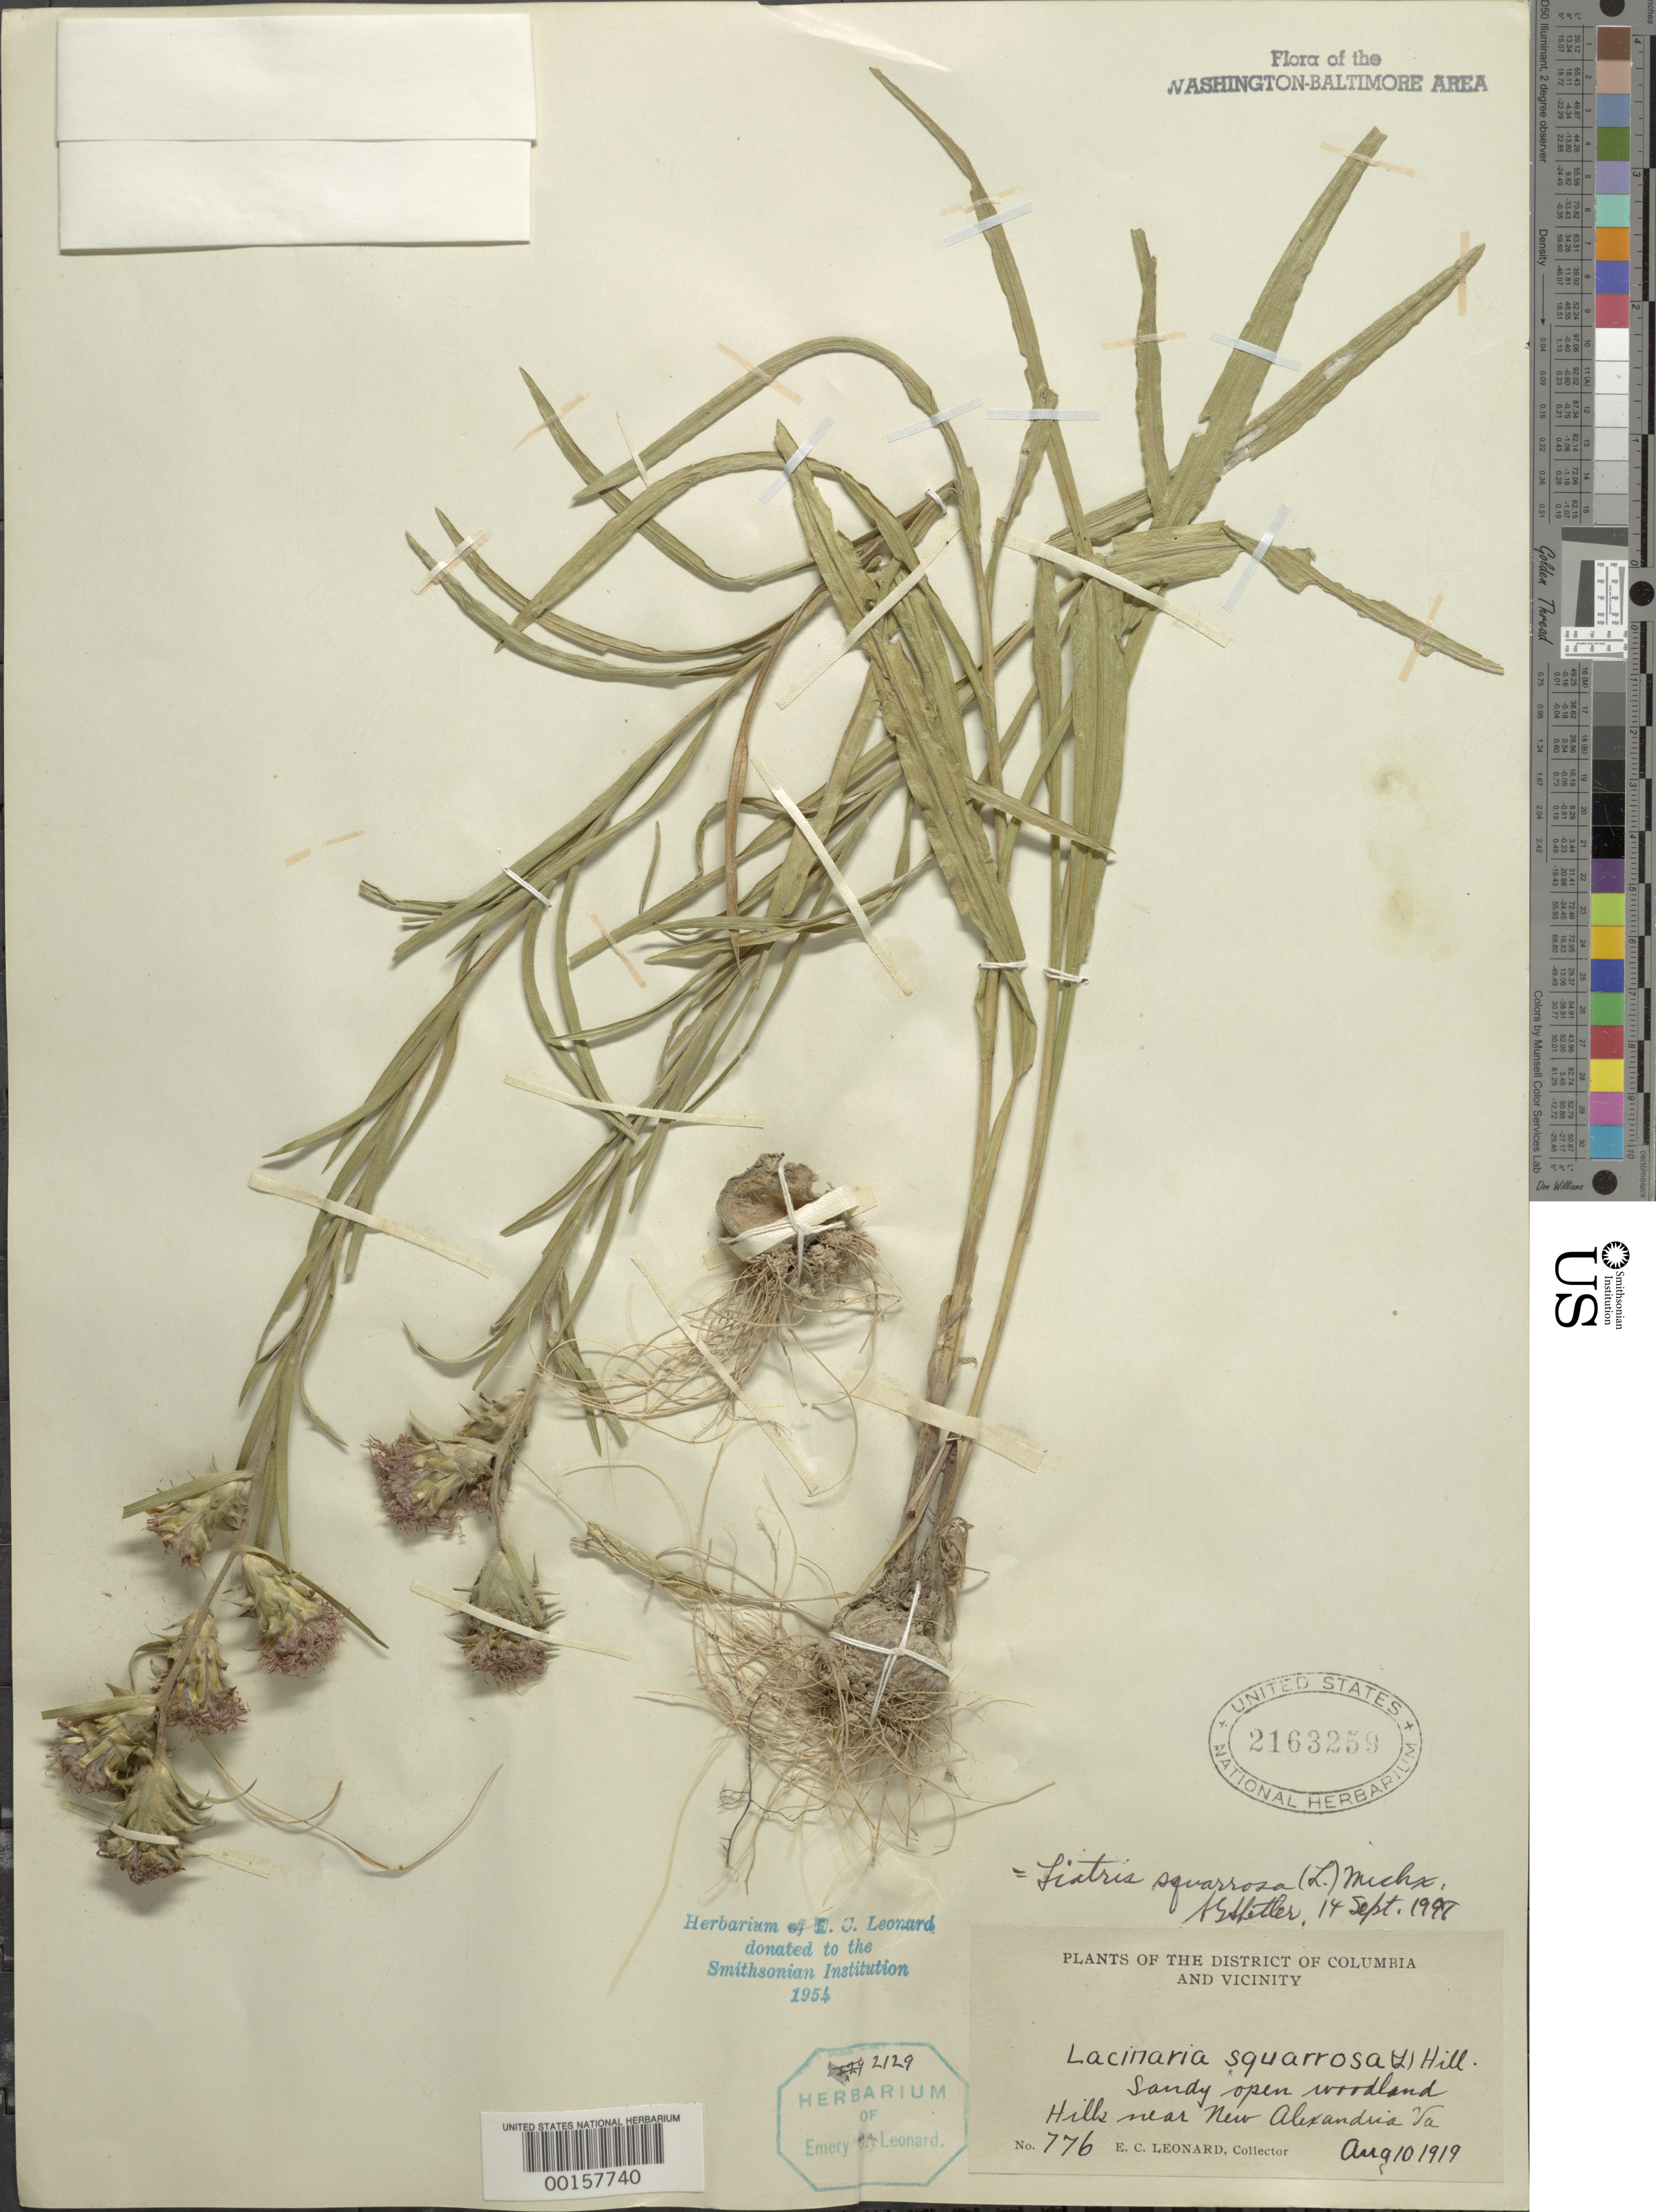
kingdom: Plantae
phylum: Tracheophyta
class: Magnoliopsida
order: Asterales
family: Asteraceae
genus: Liatris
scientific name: Liatris squarrosa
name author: (L.) Michx.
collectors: E. C. Leonard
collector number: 776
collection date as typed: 10 Aug 1919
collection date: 1919-08-10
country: United States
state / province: Virginia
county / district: Fairfax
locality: New Alexandria vicinity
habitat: Sandy open woodland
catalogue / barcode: US 2163259